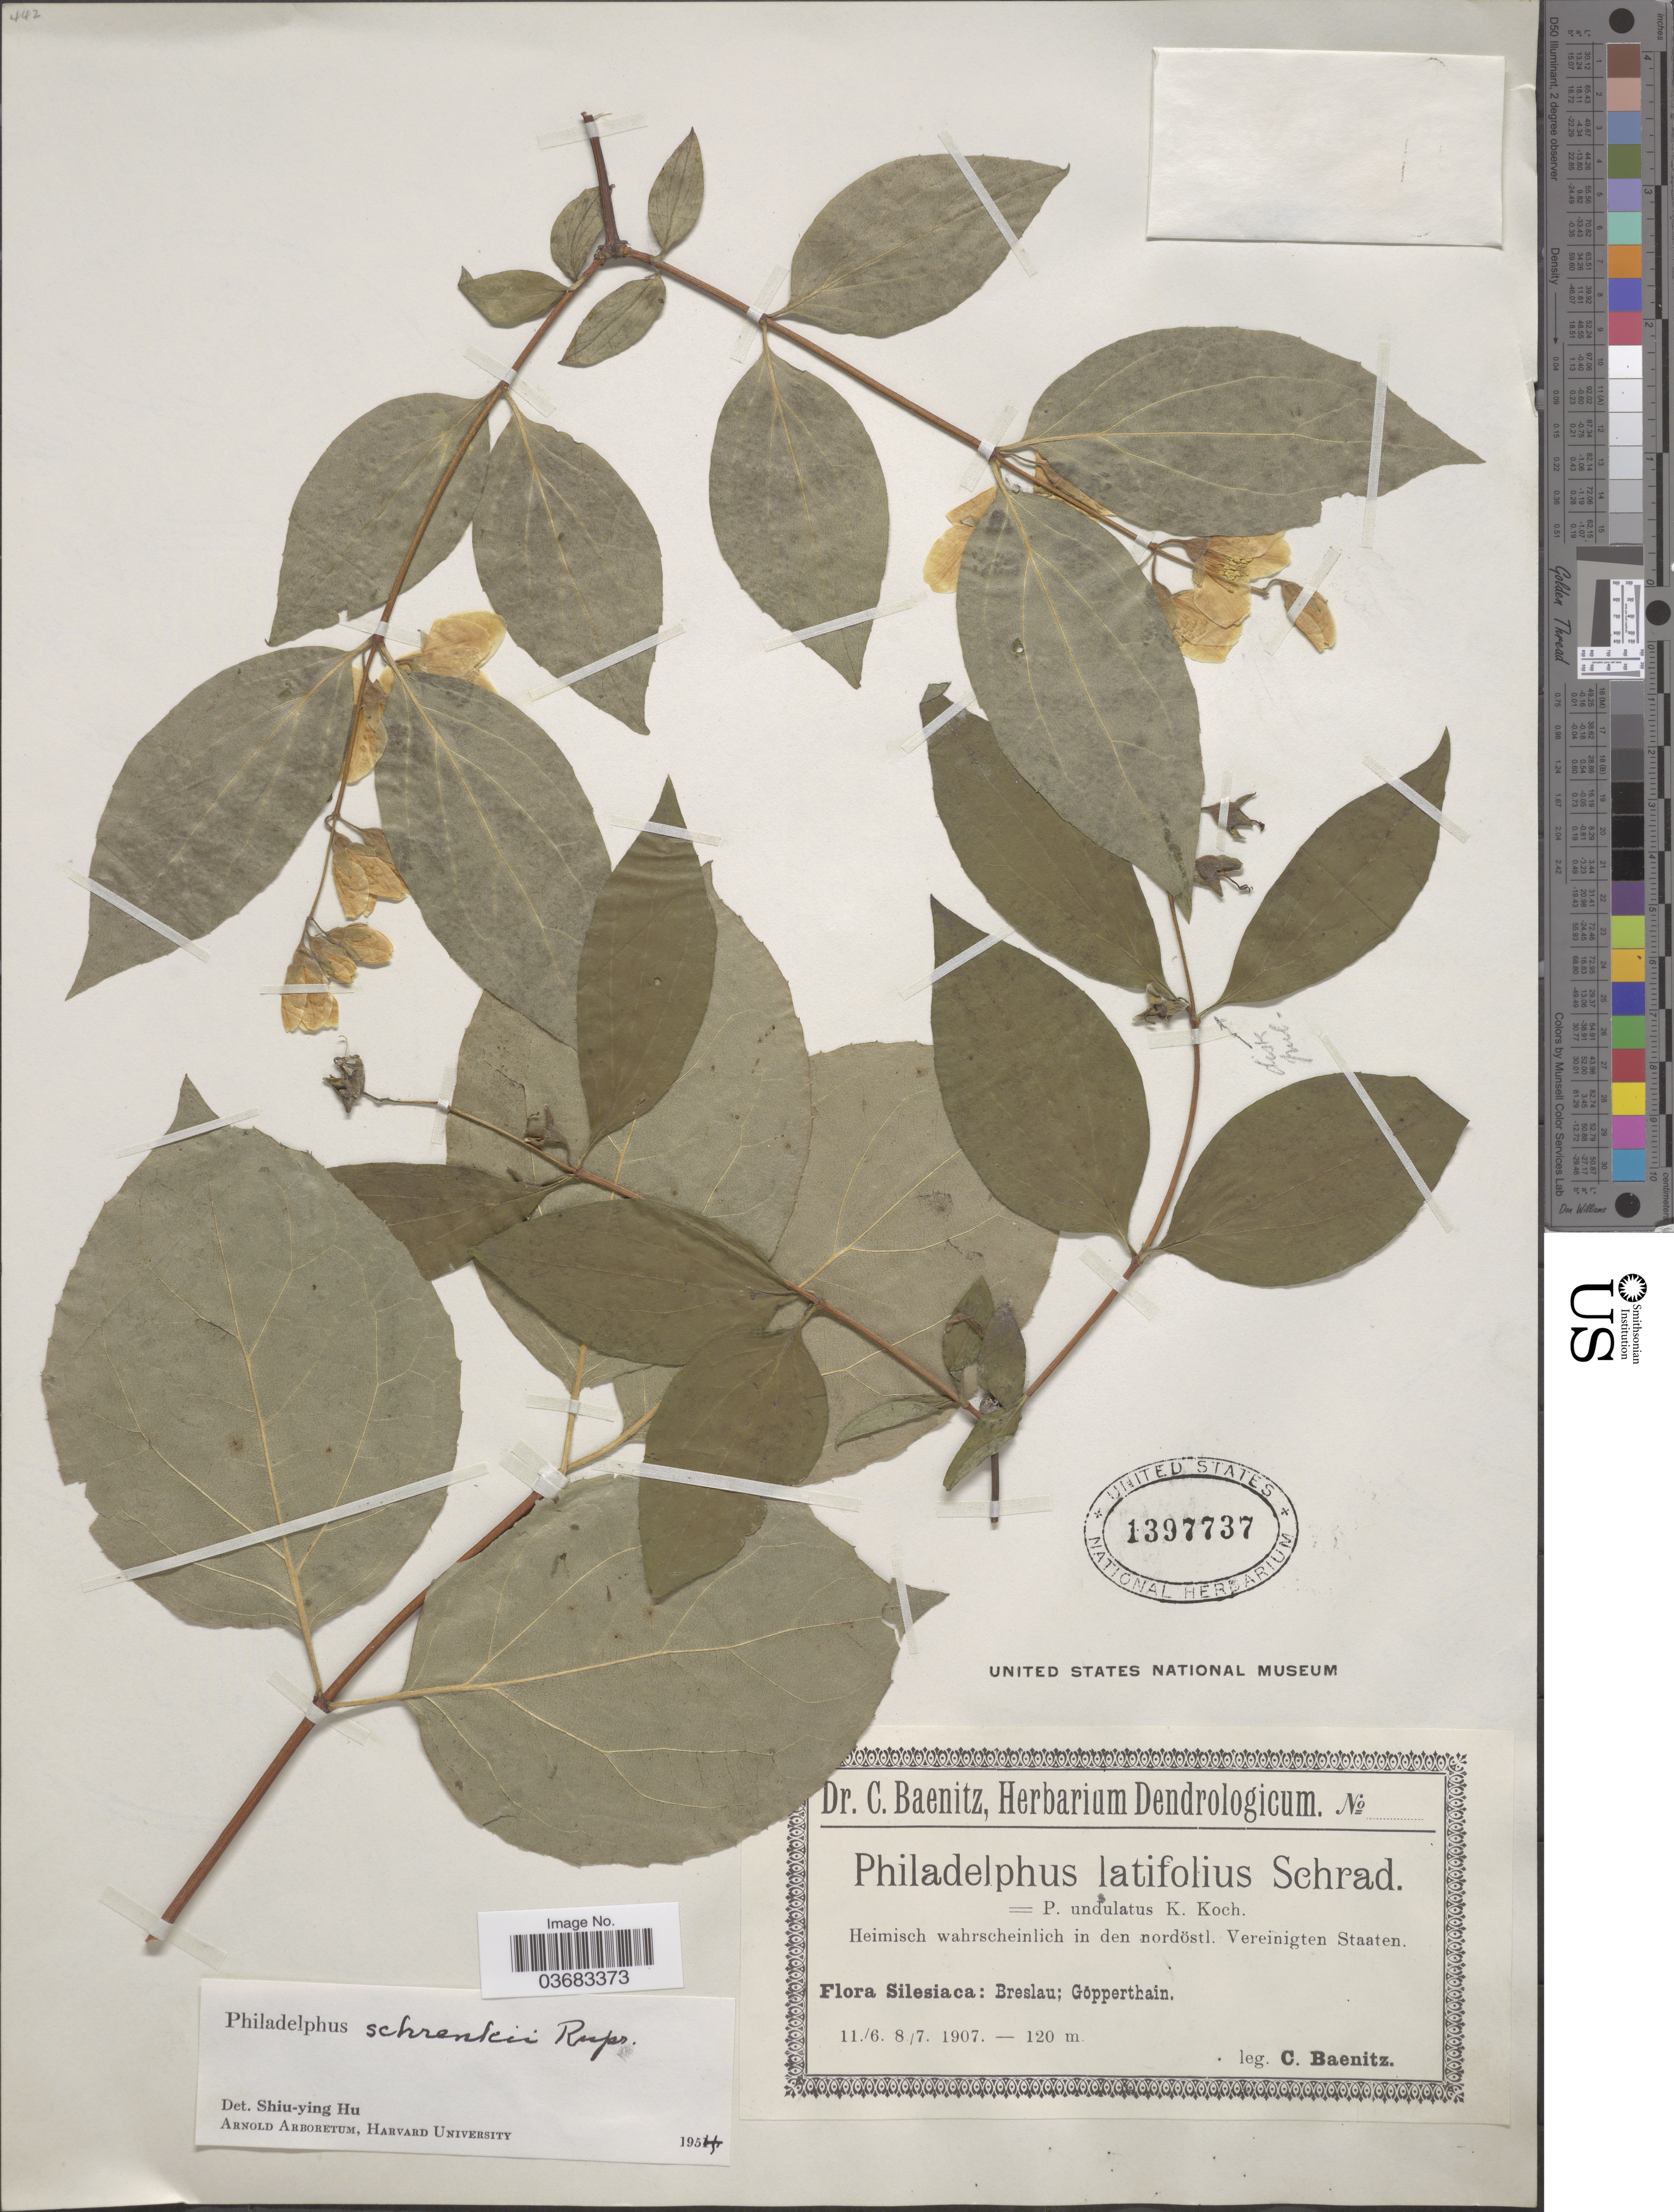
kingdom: Plantae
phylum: Tracheophyta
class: Magnoliopsida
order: Cornales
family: Hydrangeaceae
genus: Philadelphus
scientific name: Philadelphus schrenkii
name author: Rupr.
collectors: C. G. Baenitz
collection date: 1907-06-11/1907-07-08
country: Poland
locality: Silesiaca: Breslau: Gŏpperthain.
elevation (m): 120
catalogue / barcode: US 1397737